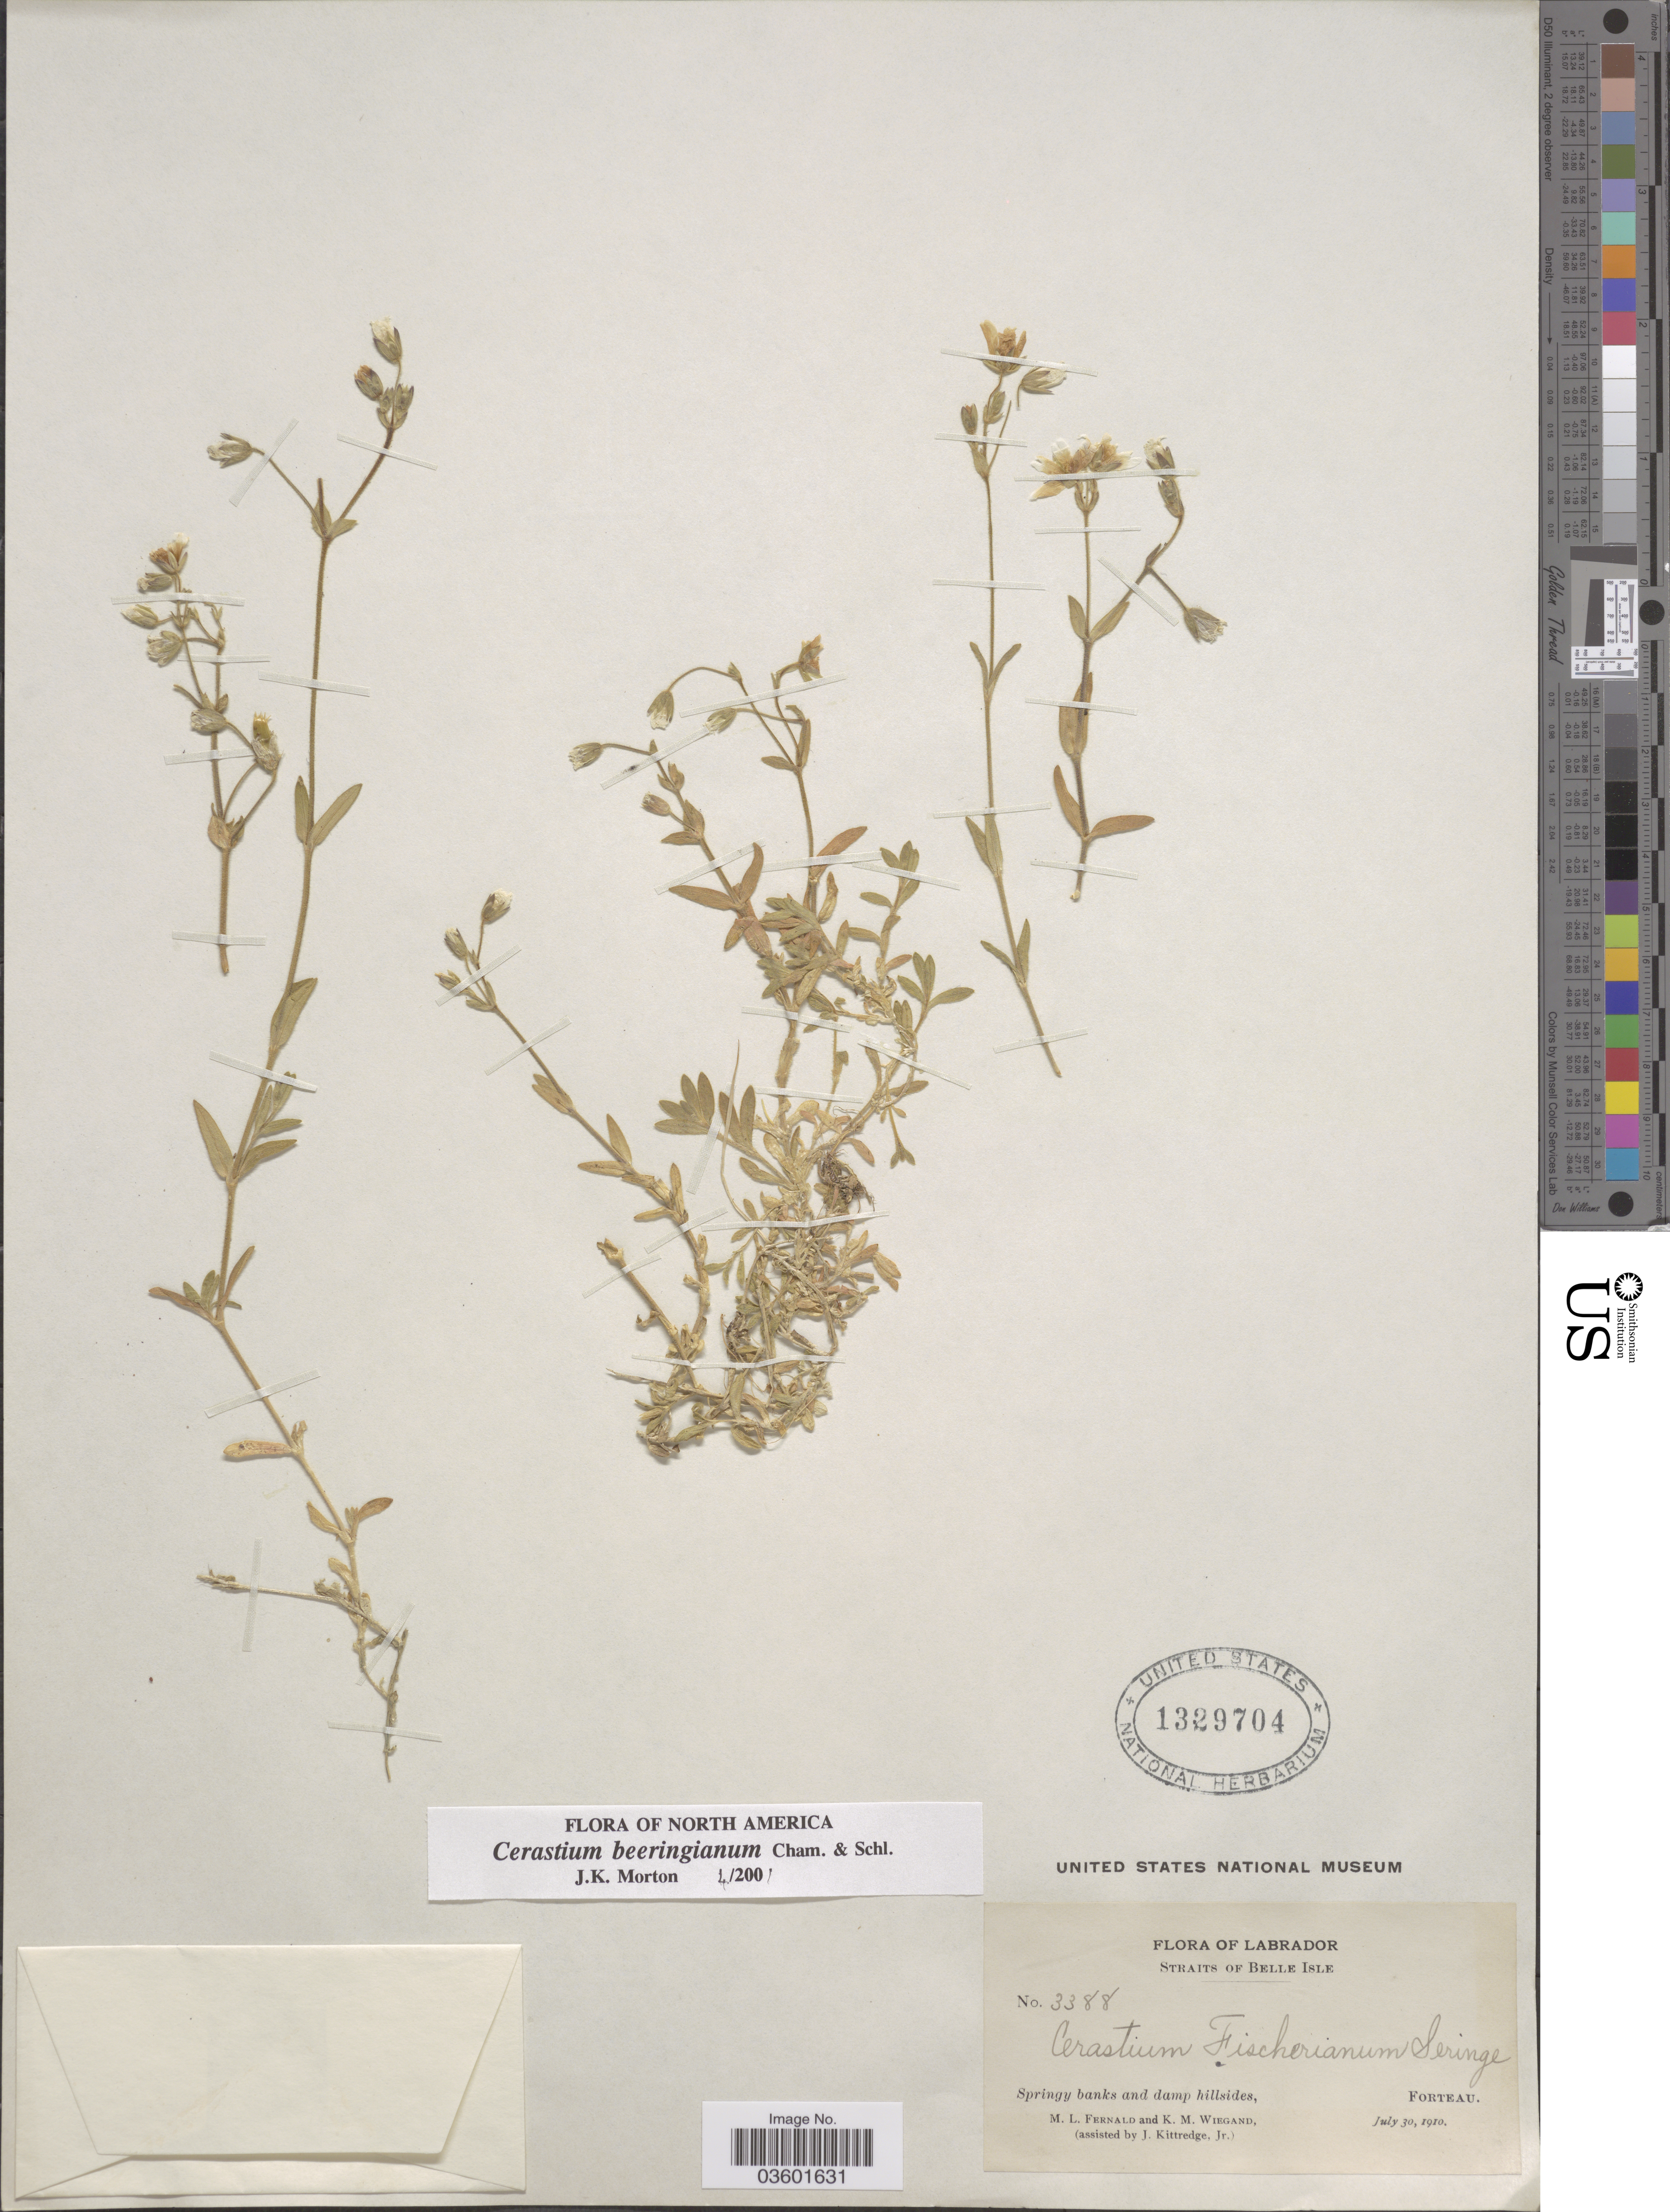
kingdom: Plantae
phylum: Tracheophyta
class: Magnoliopsida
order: Caryophyllales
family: Caryophyllaceae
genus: Cerastium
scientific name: Cerastium beeringianum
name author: Cham. & Schltdl.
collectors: M. L. Fernald, K. M. Wiegand & J. Kittredge Jr.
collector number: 3388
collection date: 1910-07-30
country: Canada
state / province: Newfoundland and Labrador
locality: Labrador. Straits of Belle Isle. Forteau.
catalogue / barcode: US 1329704